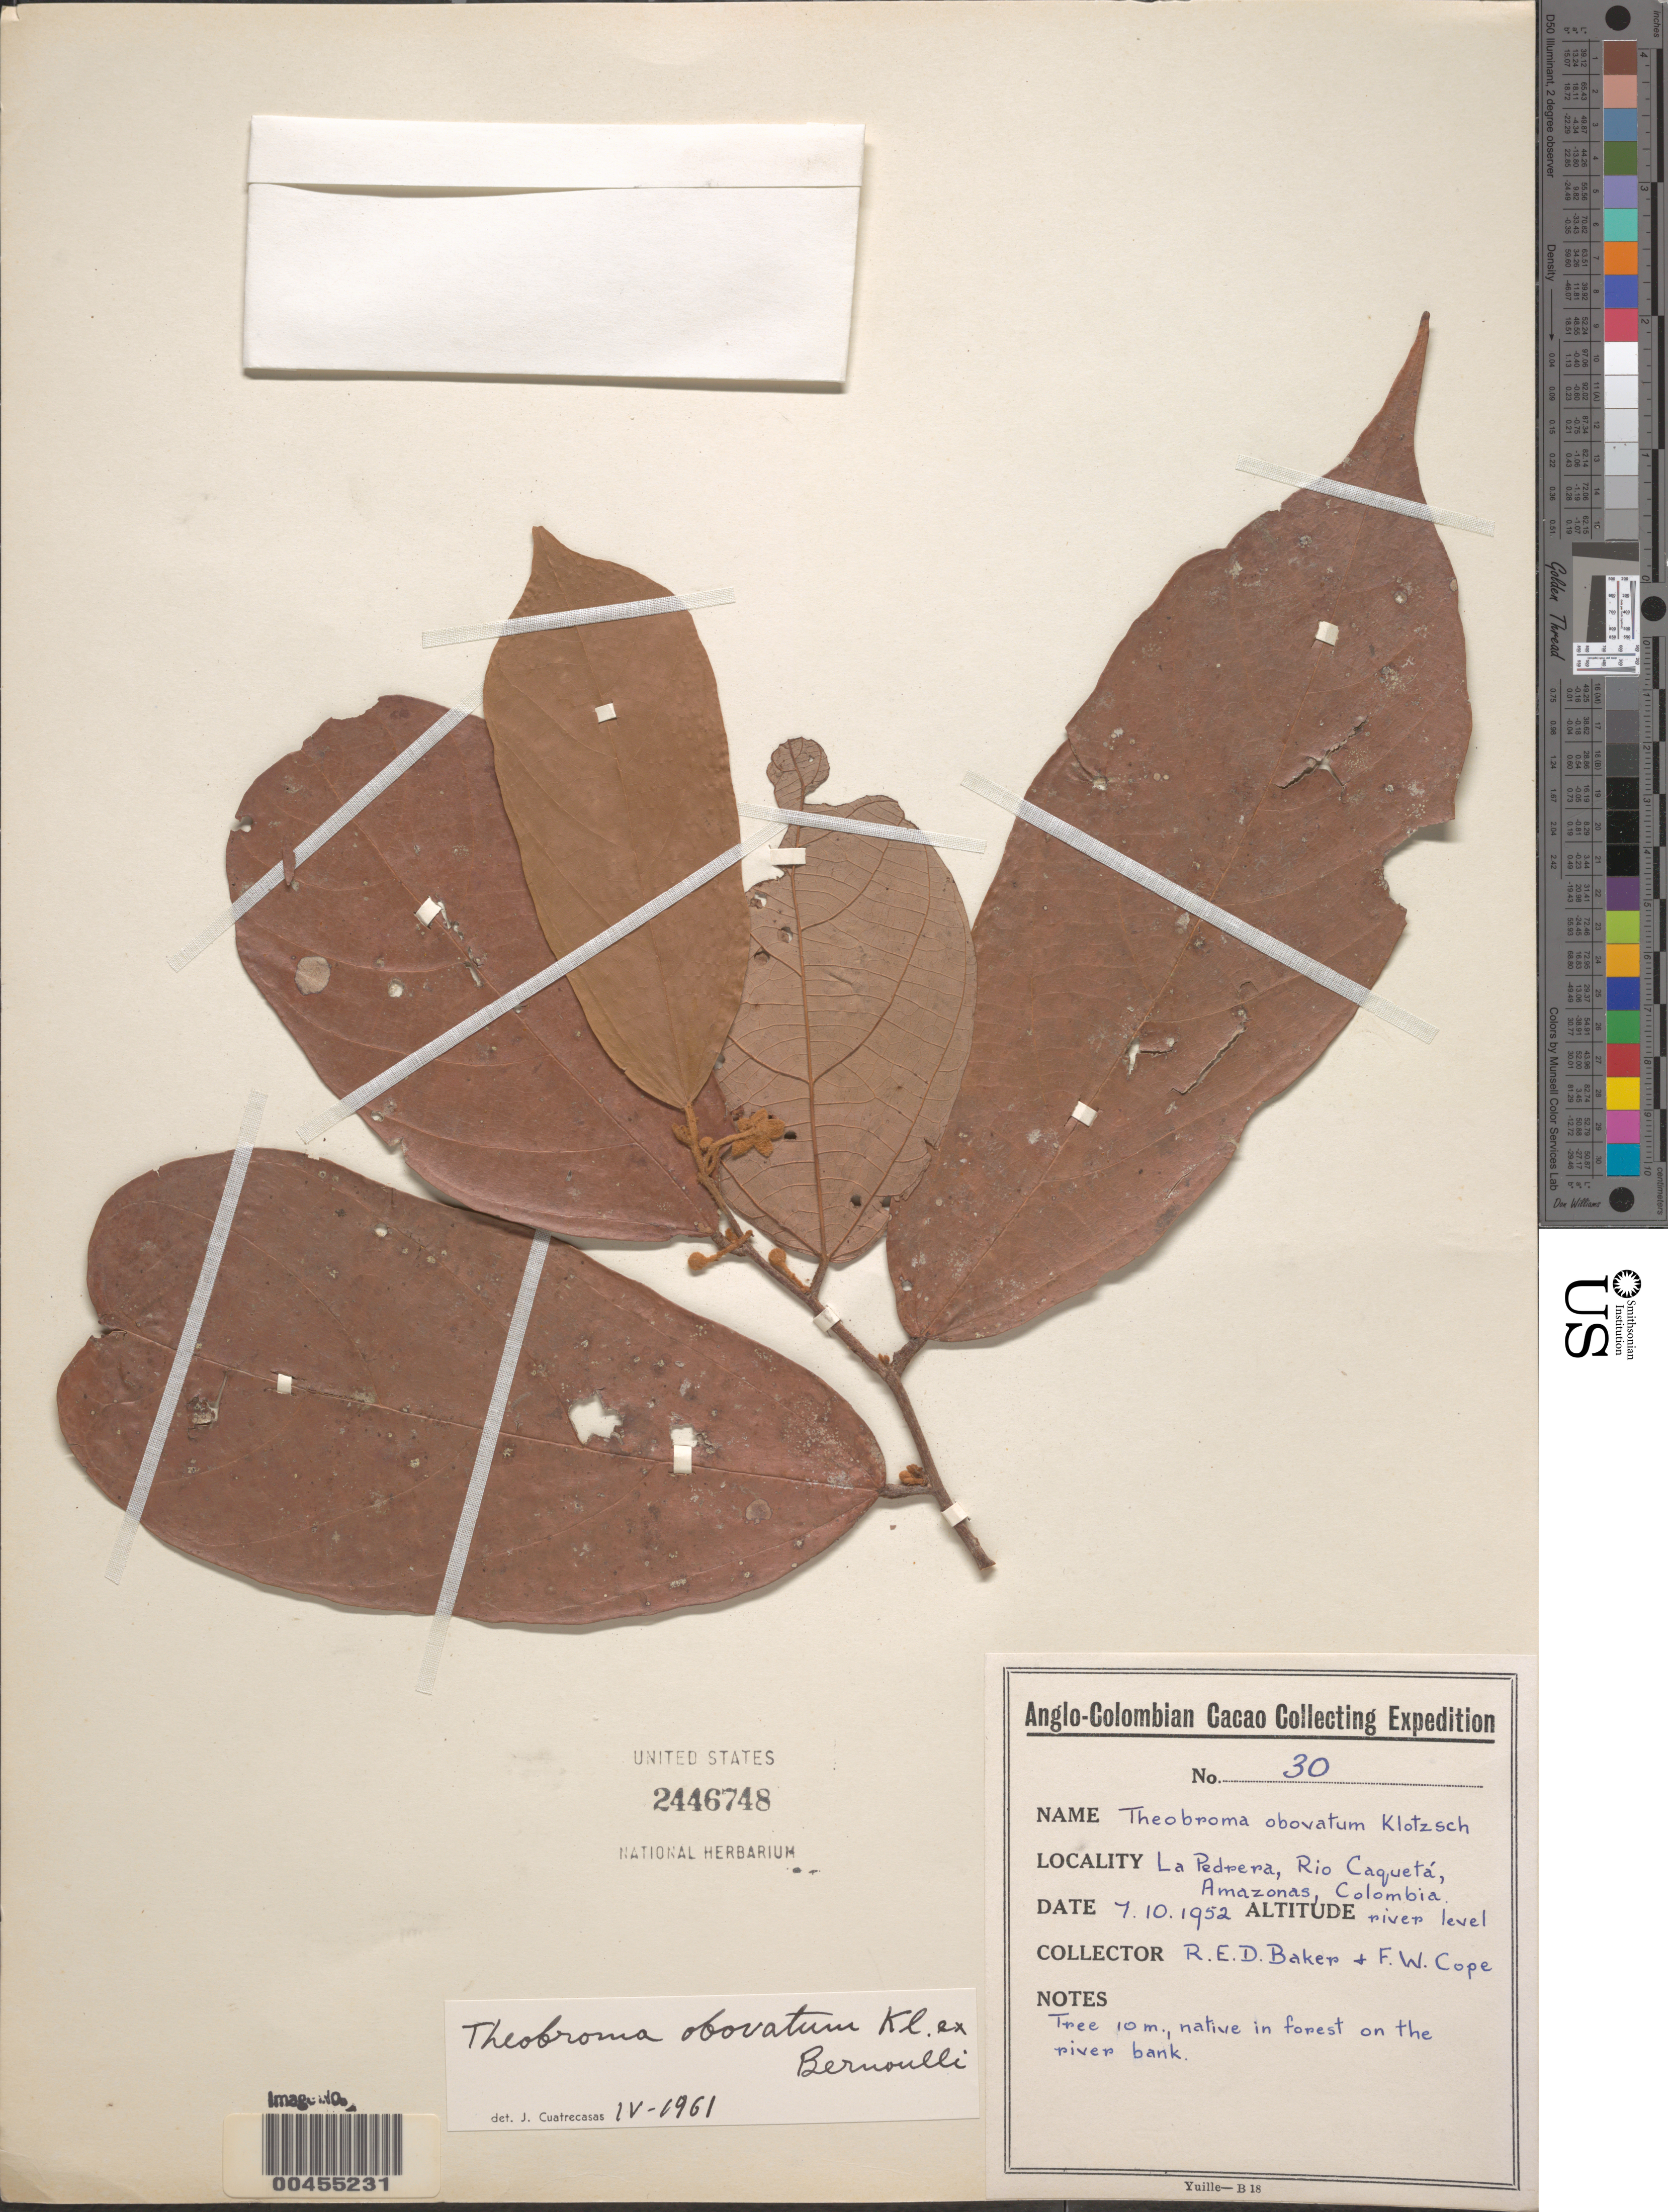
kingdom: Plantae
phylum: Tracheophyta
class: Magnoliopsida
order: Malvales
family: Malvaceae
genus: Theobroma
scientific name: Theobroma obovatum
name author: Klotzsch ex Bernoulli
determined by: Cuatrecasas, J.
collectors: R. E. D. Baker & F. Cope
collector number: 30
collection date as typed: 07 Oct 1952 or 10 Jul 1952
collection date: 1952-07-10 or 1952-10-07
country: Colombia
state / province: Amazônas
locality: La Pedrera, Río Caquetá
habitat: native in the forest on the river bank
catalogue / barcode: US 2446748